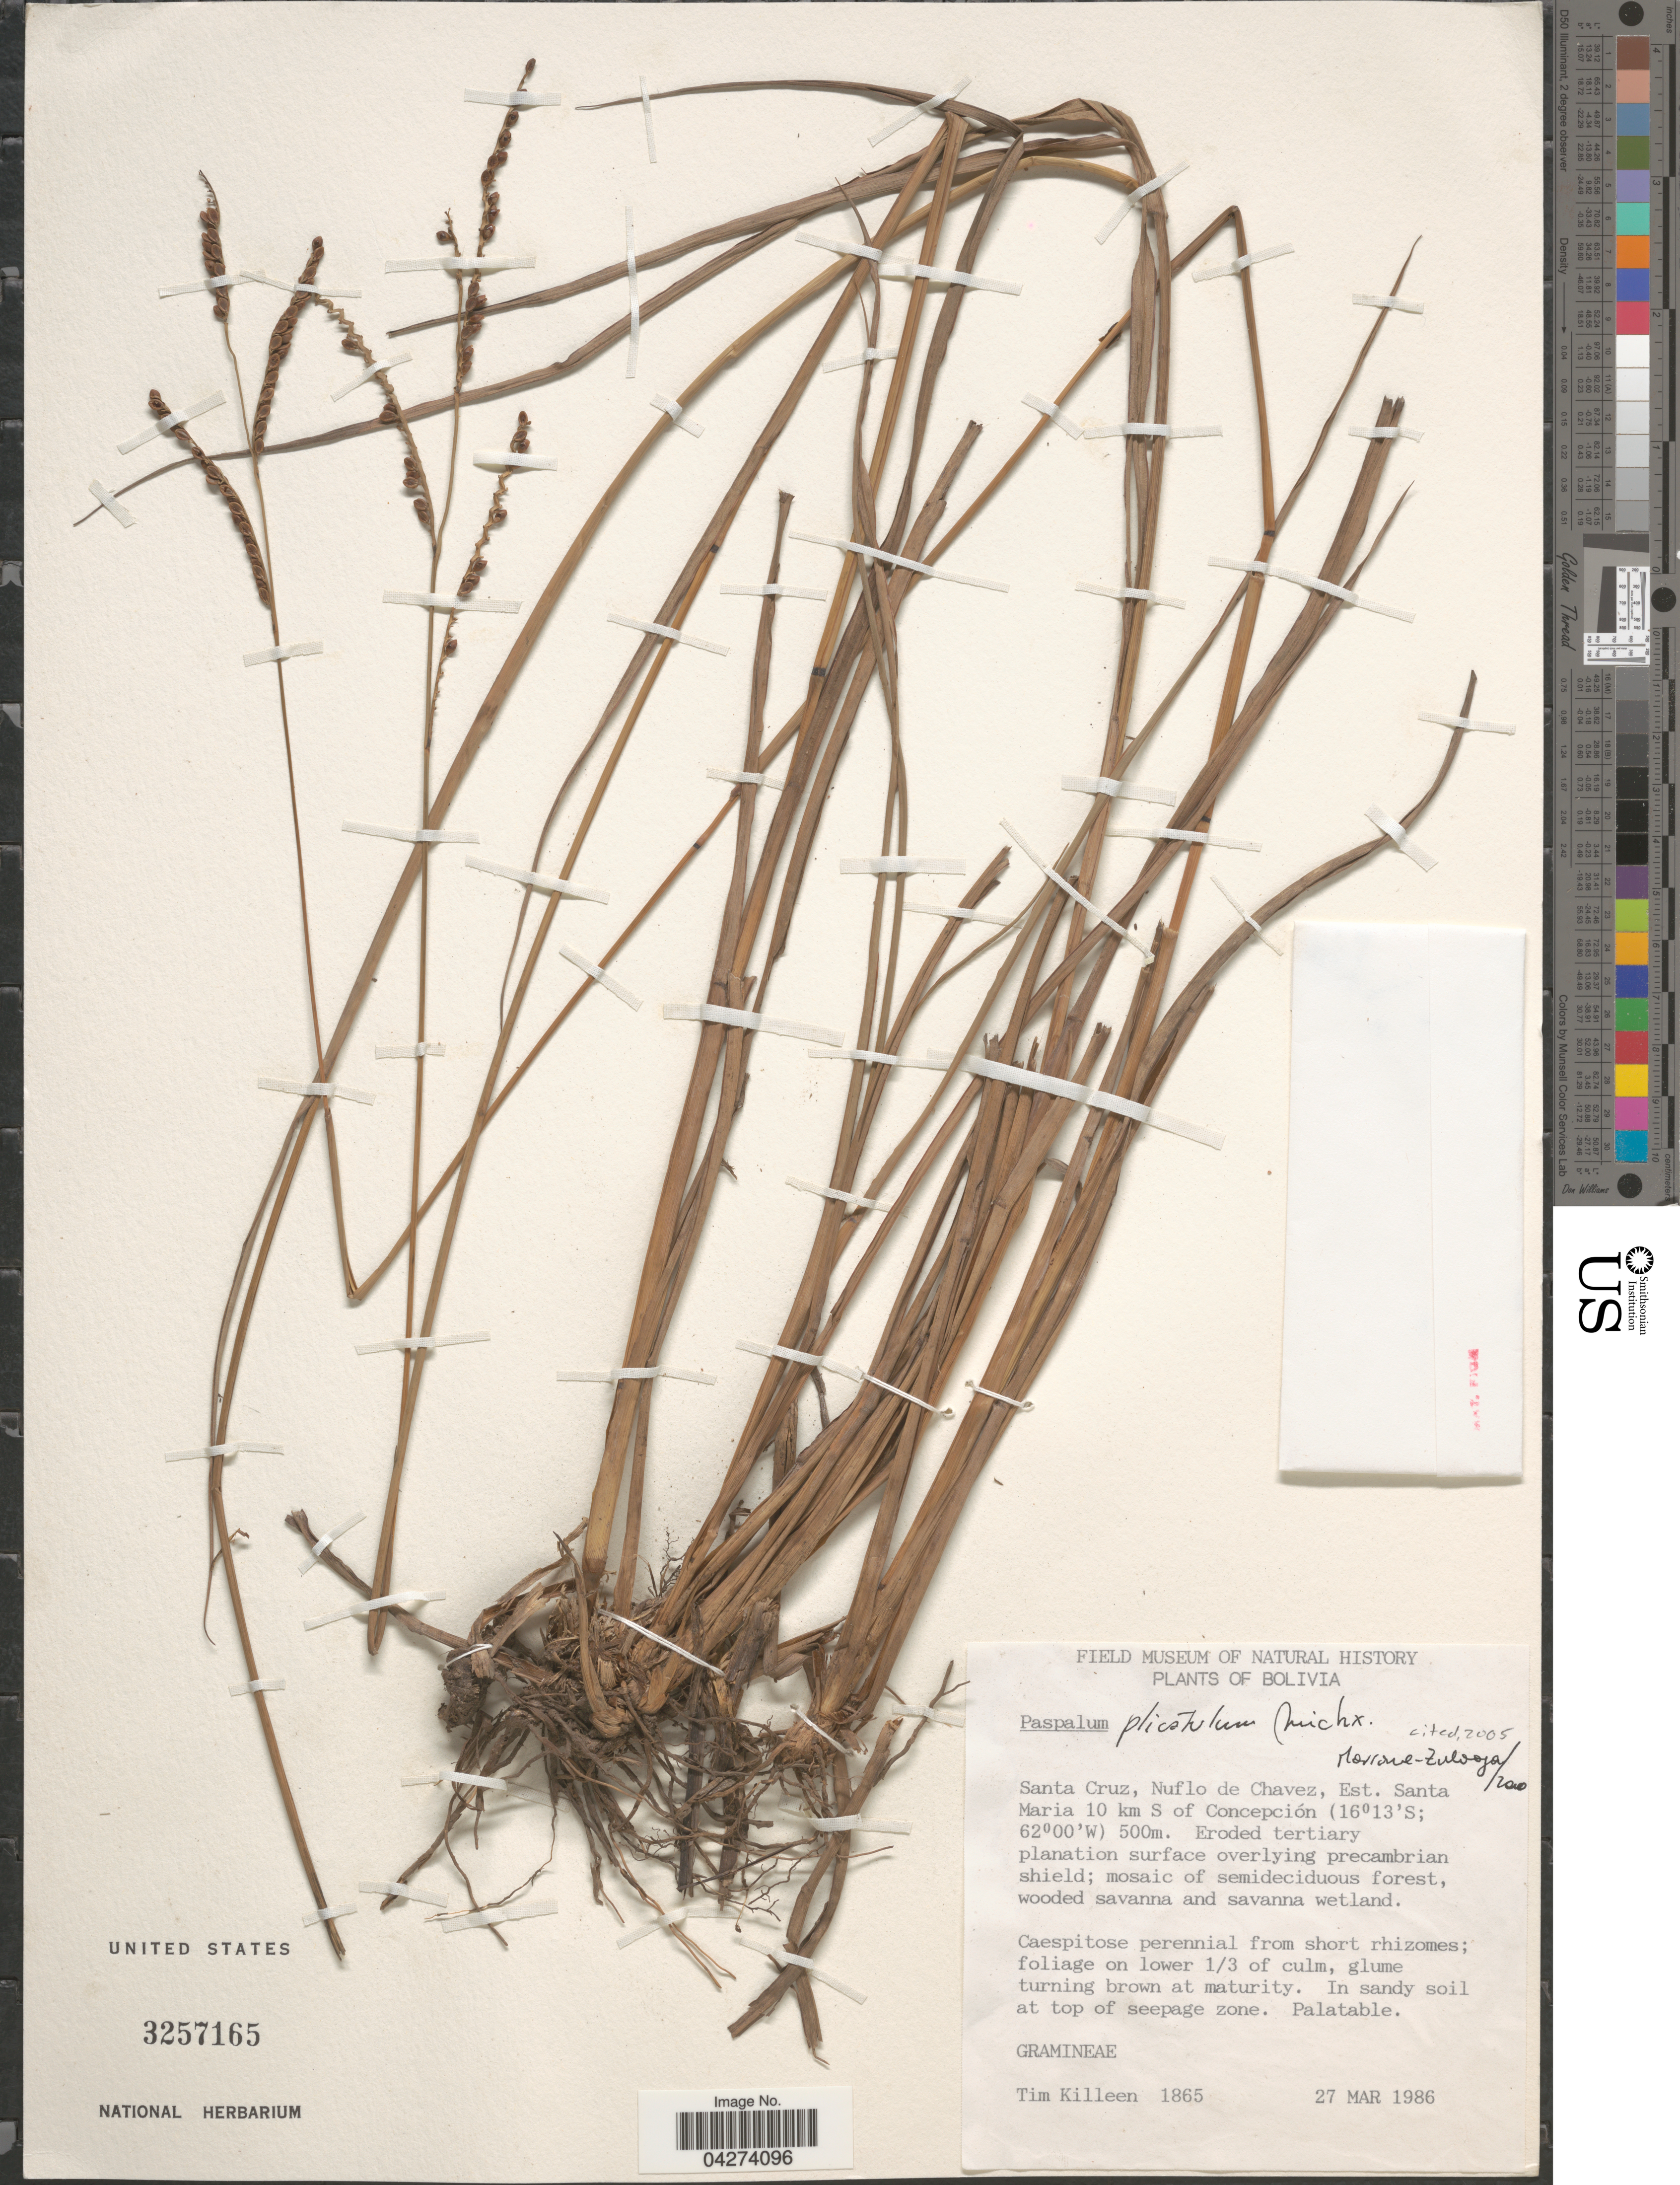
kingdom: Plantae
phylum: Tracheophyta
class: Liliopsida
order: Poales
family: Poaceae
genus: Paspalum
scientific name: Paspalum plicatulum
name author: Michx.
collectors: T. J. Killeen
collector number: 1865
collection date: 1986-03-27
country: Bolivia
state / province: Santa Cruz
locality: Nuflo de Chavez, Est. Santa Maria 10 km S of Concepción.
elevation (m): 500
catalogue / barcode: US 3257165